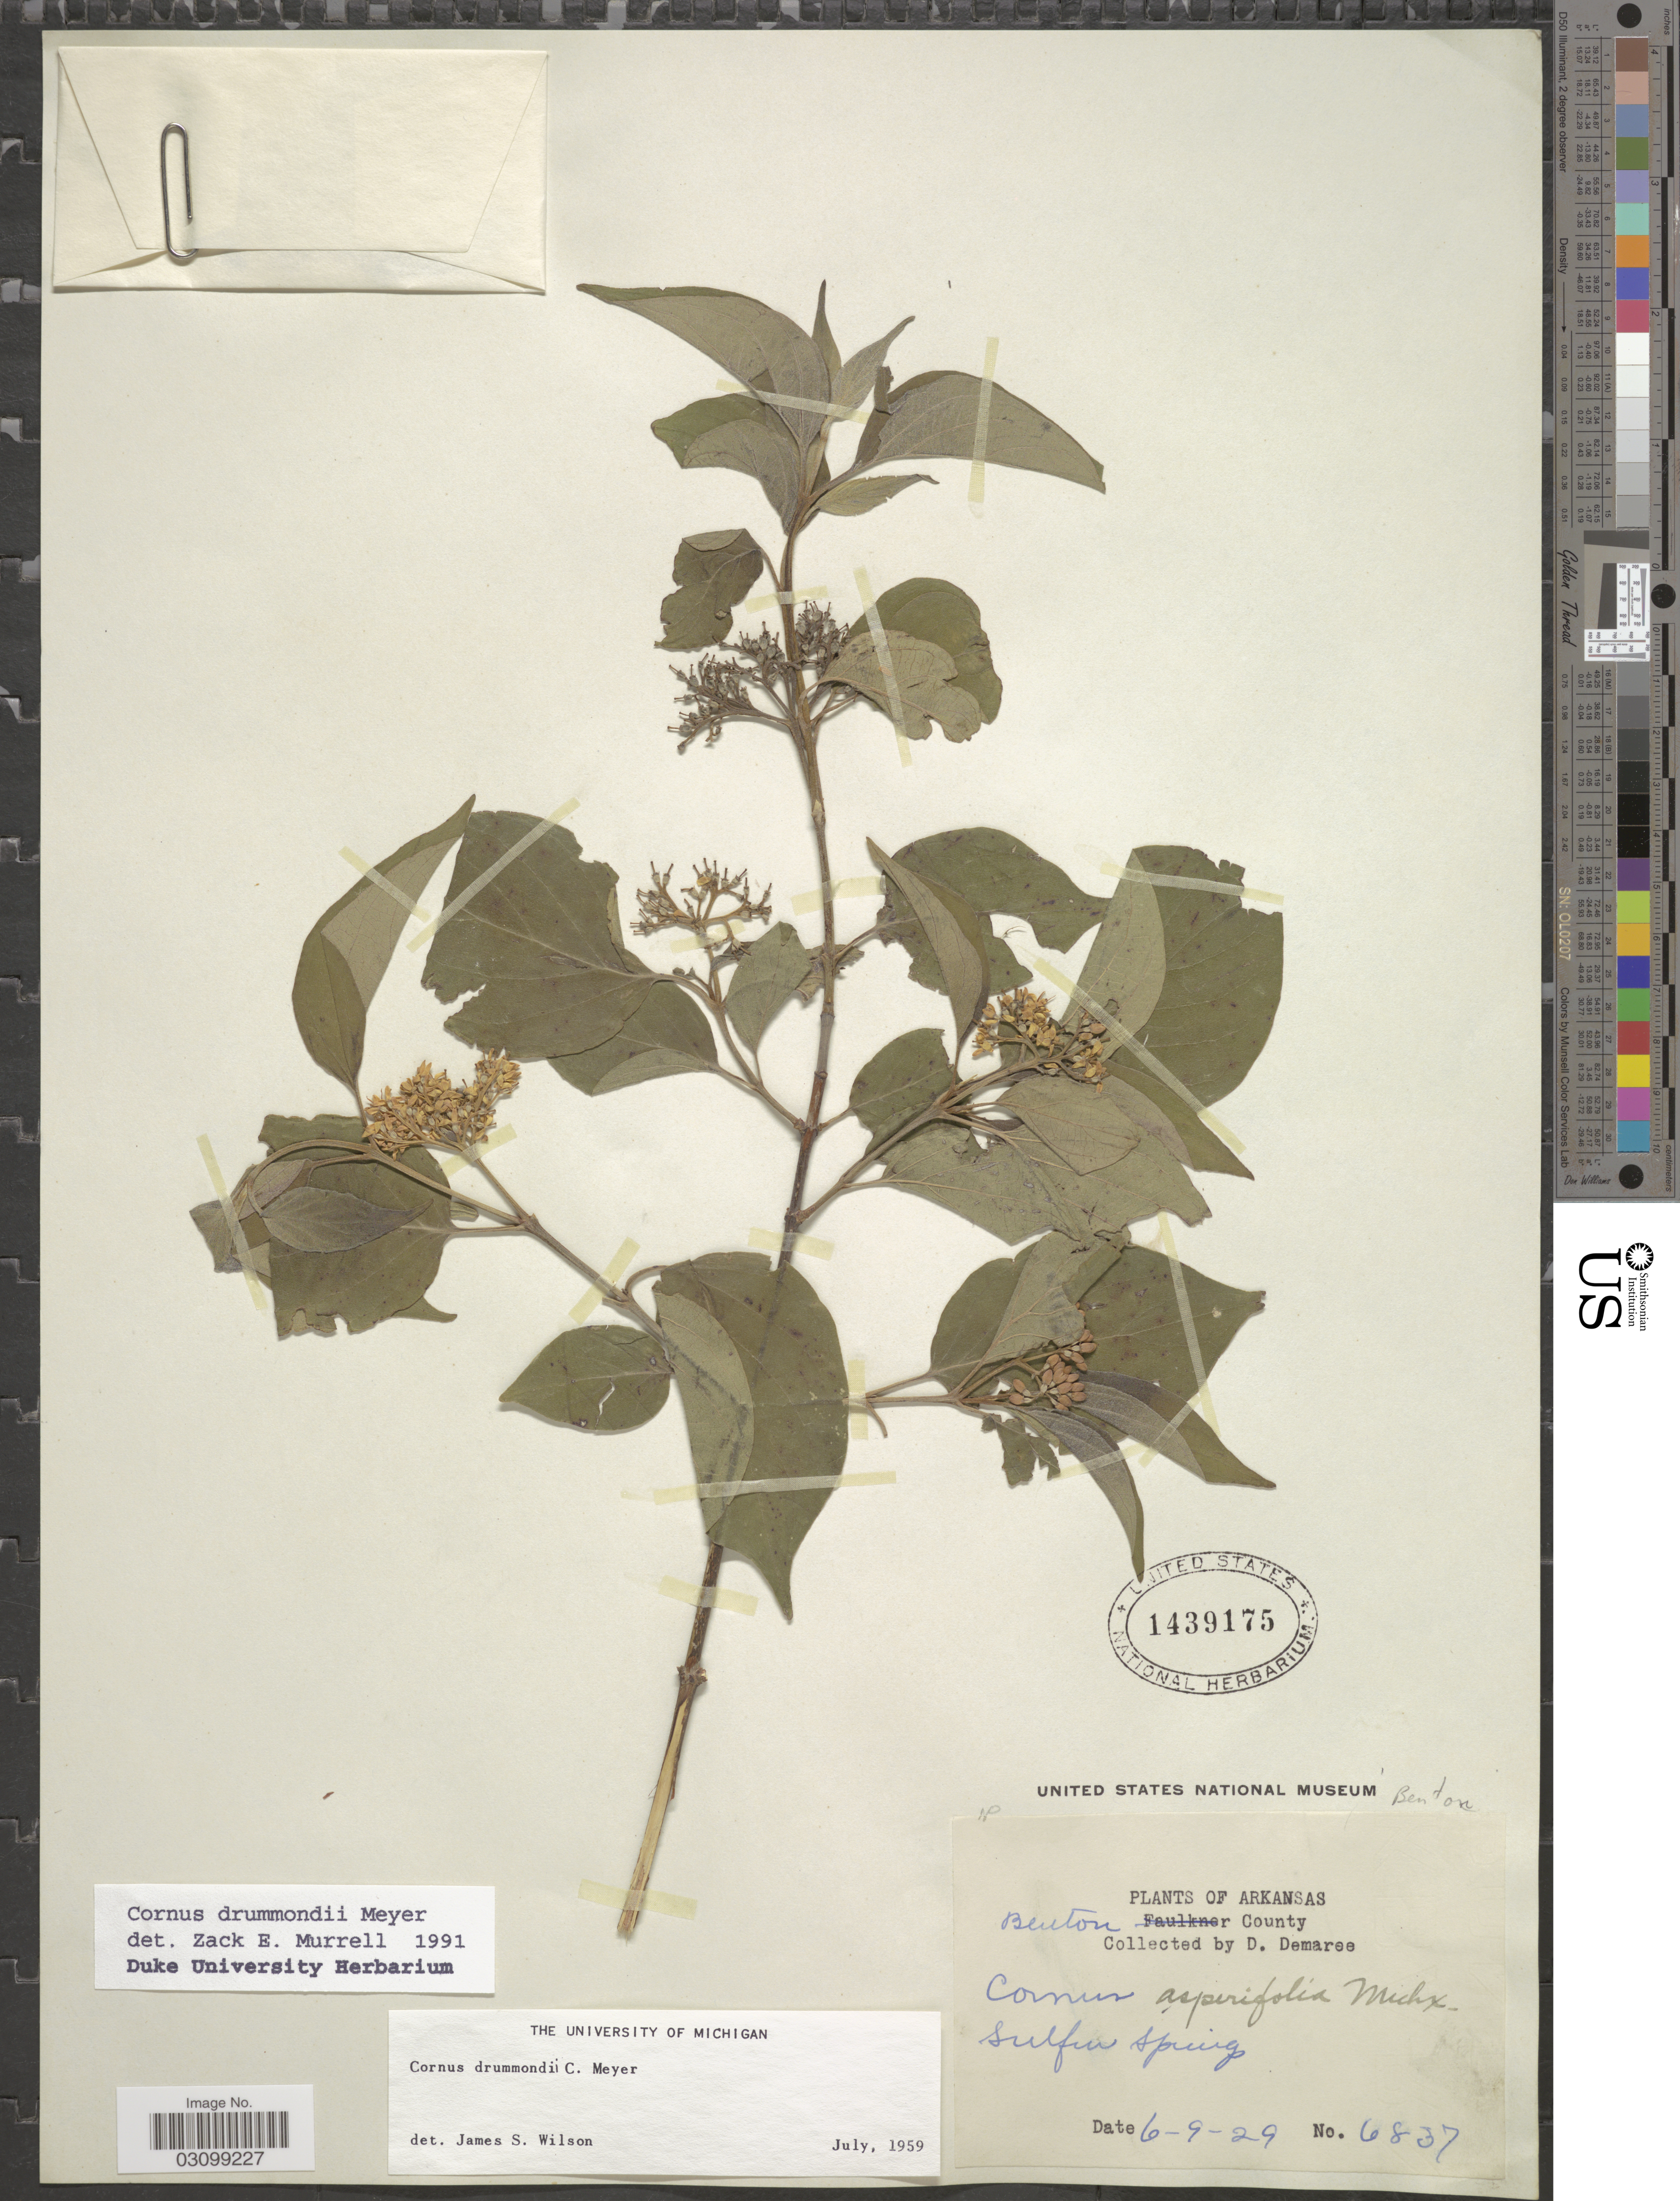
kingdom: Plantae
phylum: Tracheophyta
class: Magnoliopsida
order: Cornales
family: Cornaceae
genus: Cornus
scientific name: Cornus drummondii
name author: C.A. Mey.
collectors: D. Demaree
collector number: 6837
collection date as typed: Transcribed d/m/y: 9/6/29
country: United States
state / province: Arkansas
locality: Benton County. Sulfur Springs.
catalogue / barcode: US 1439175